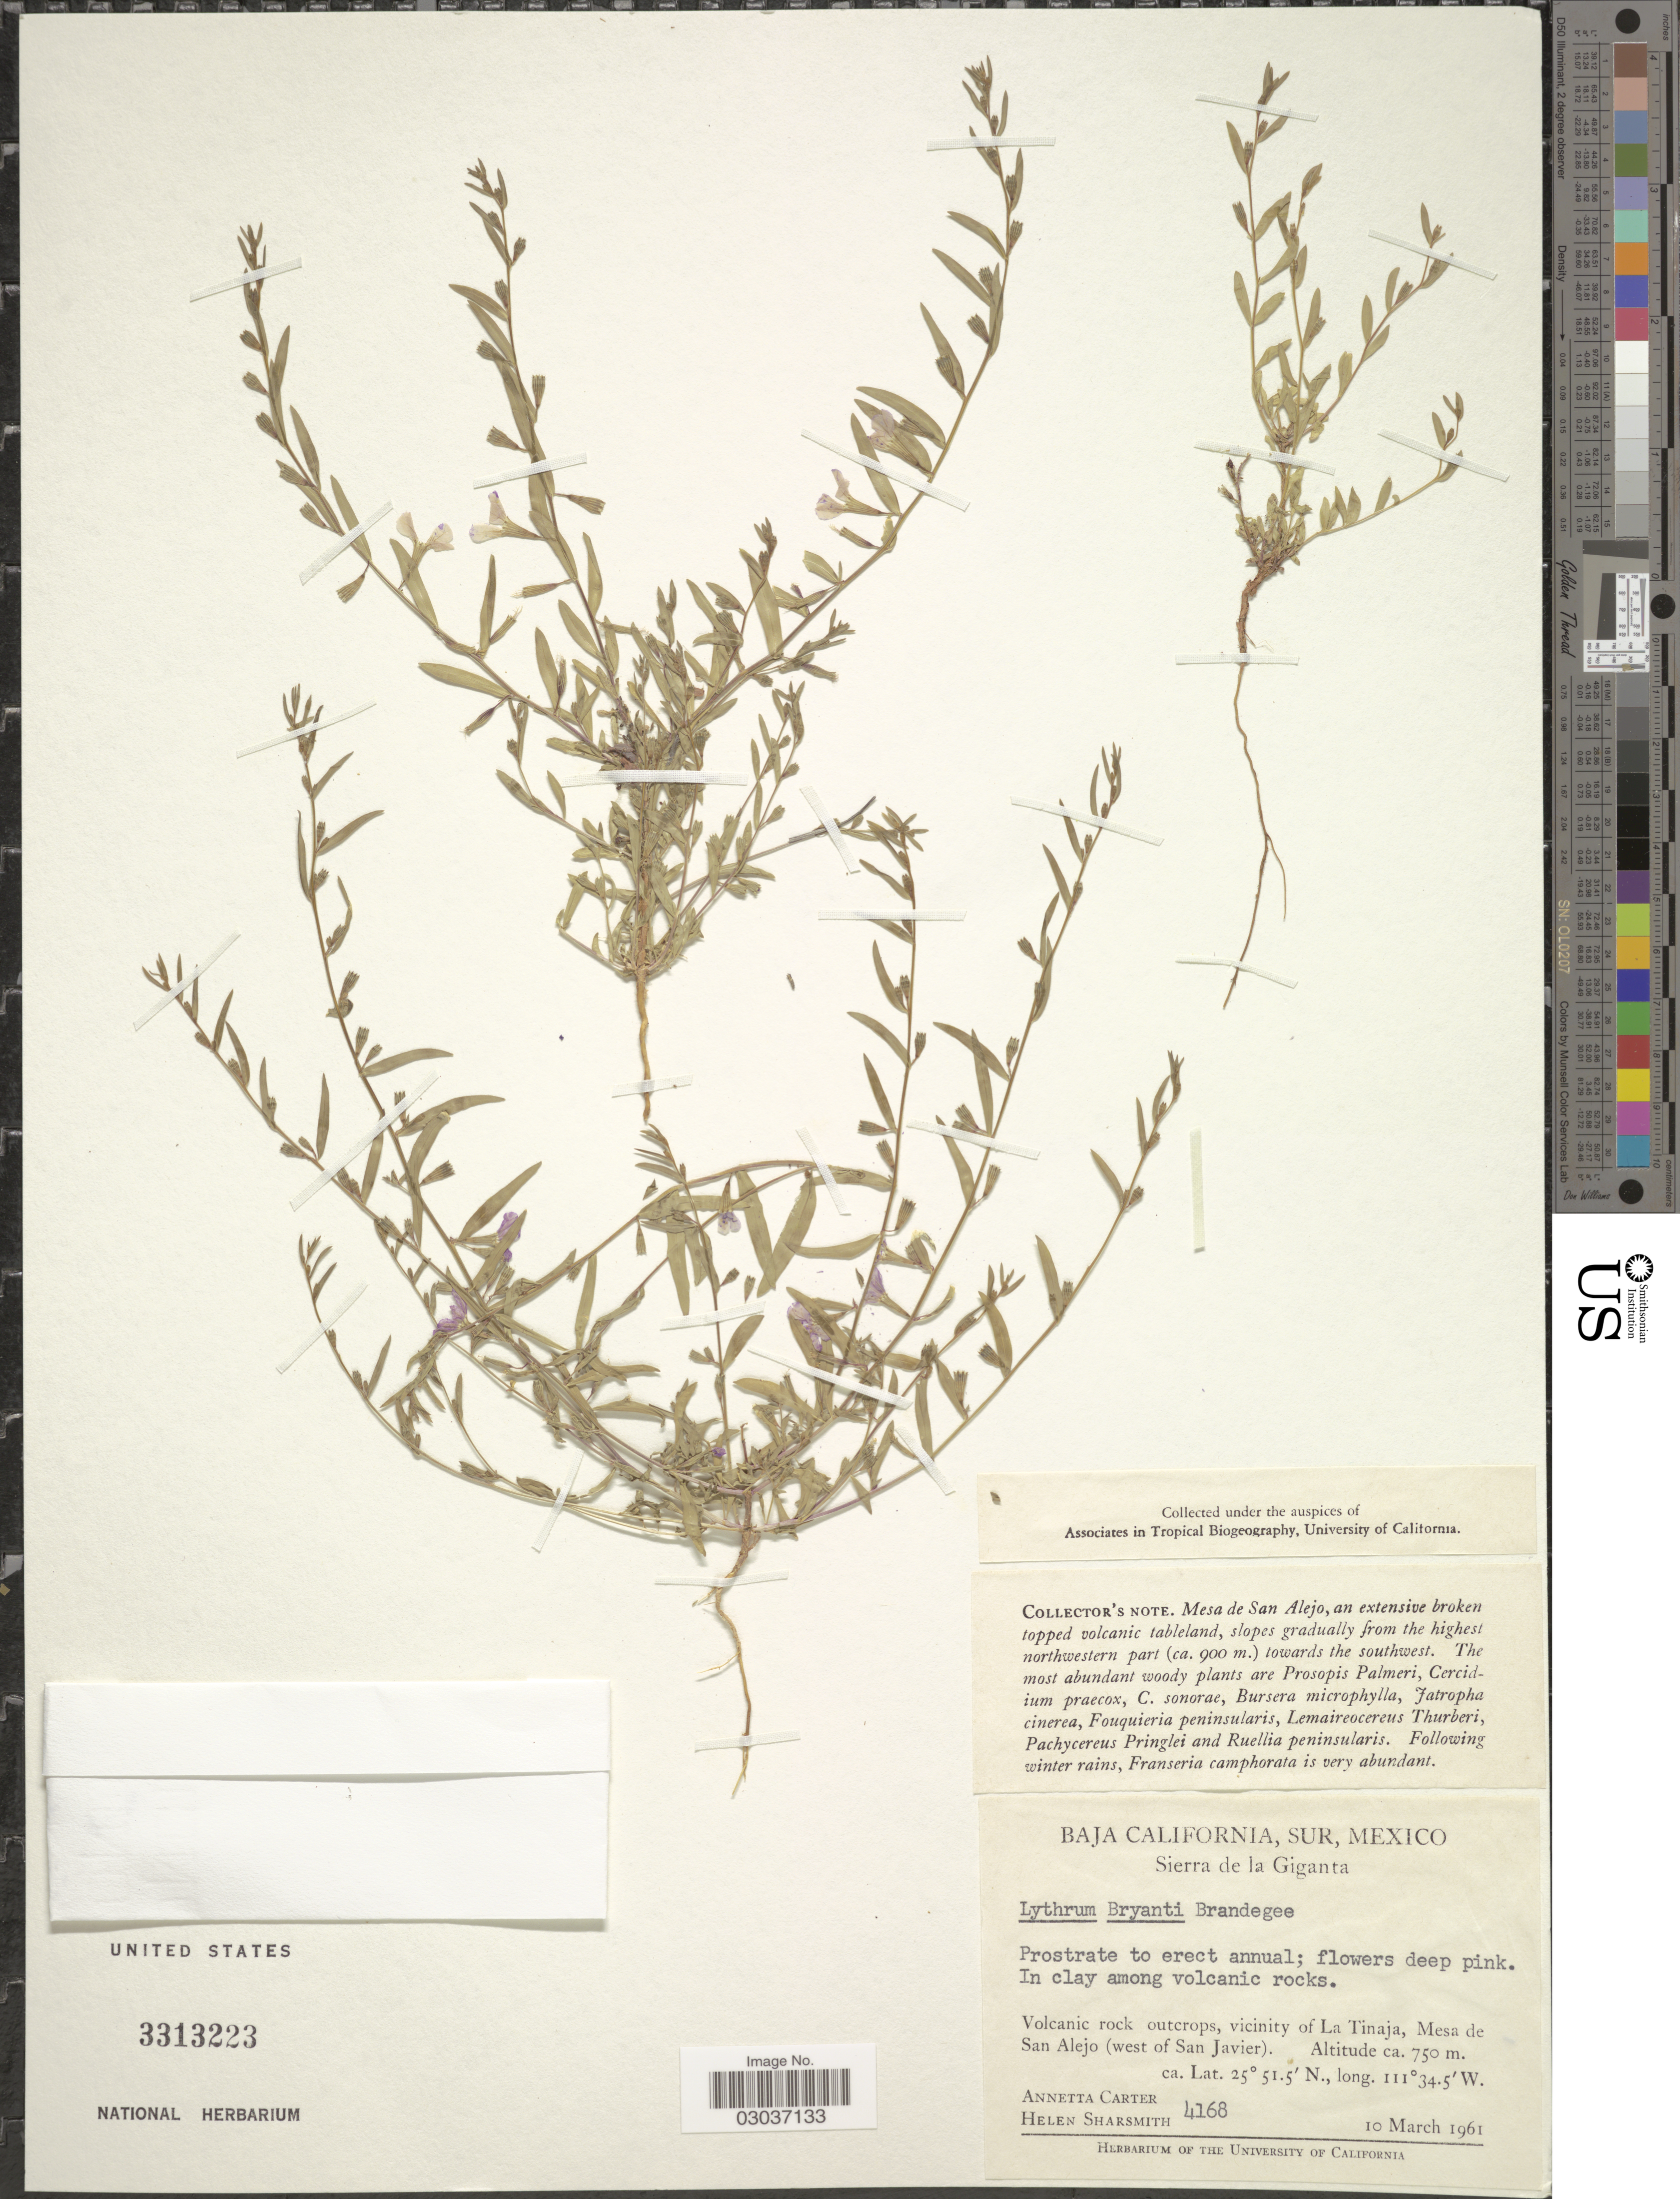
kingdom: Plantae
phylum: Tracheophyta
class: Magnoliopsida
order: Myrtales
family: Lythraceae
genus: Lythrum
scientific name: Lythrum bryantii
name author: Brandegee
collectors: A. Carter & H. Sharsmith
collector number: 4168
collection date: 1961-03-10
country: Mexico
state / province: Baja California Sur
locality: Sierra de la Giganta. Volcanic rock outcrops, vicinity of La Tinaja, Mesa de San Alejo (west of San Javier).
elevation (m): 750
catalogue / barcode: US 3313223